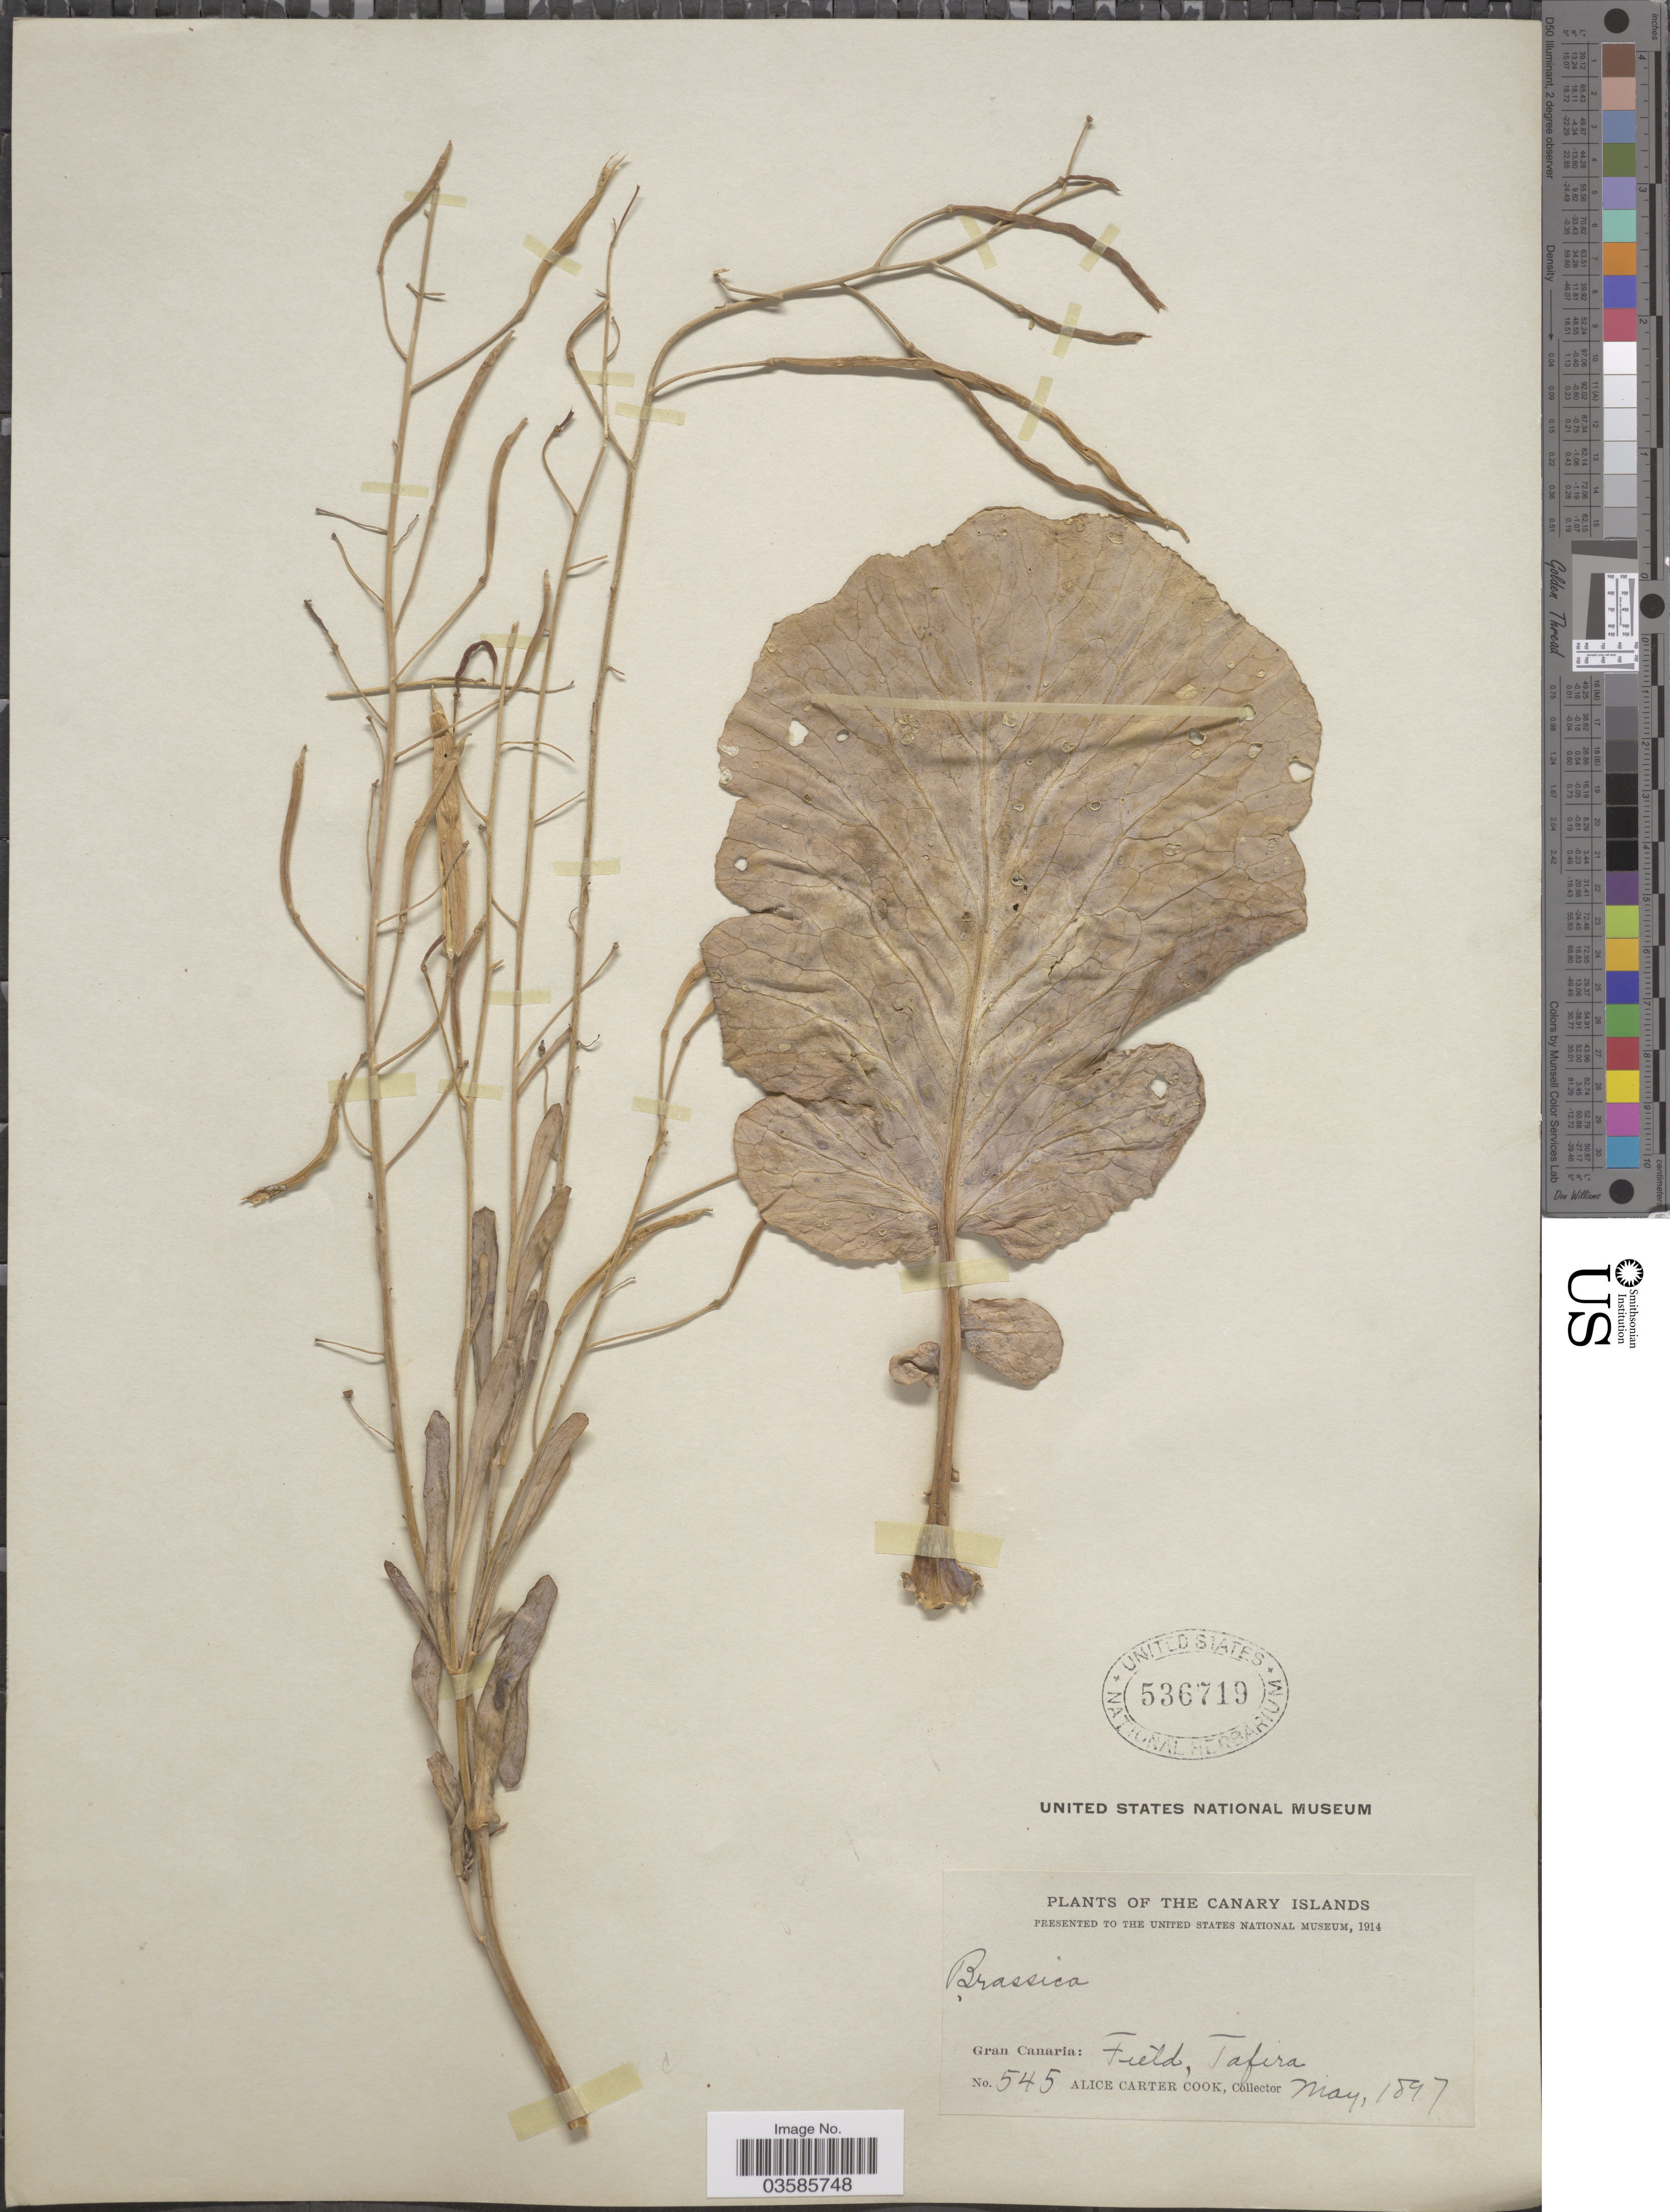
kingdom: Plantae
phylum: Tracheophyta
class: Magnoliopsida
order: Brassicales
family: Brassicaceae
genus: Brassica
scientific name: Brassica sp.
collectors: Alice C. Cook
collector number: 545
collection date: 1897-05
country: Spain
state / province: Canarias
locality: The Canary Islands, Gran Canaria: Field, Tafira.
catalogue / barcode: US 536719